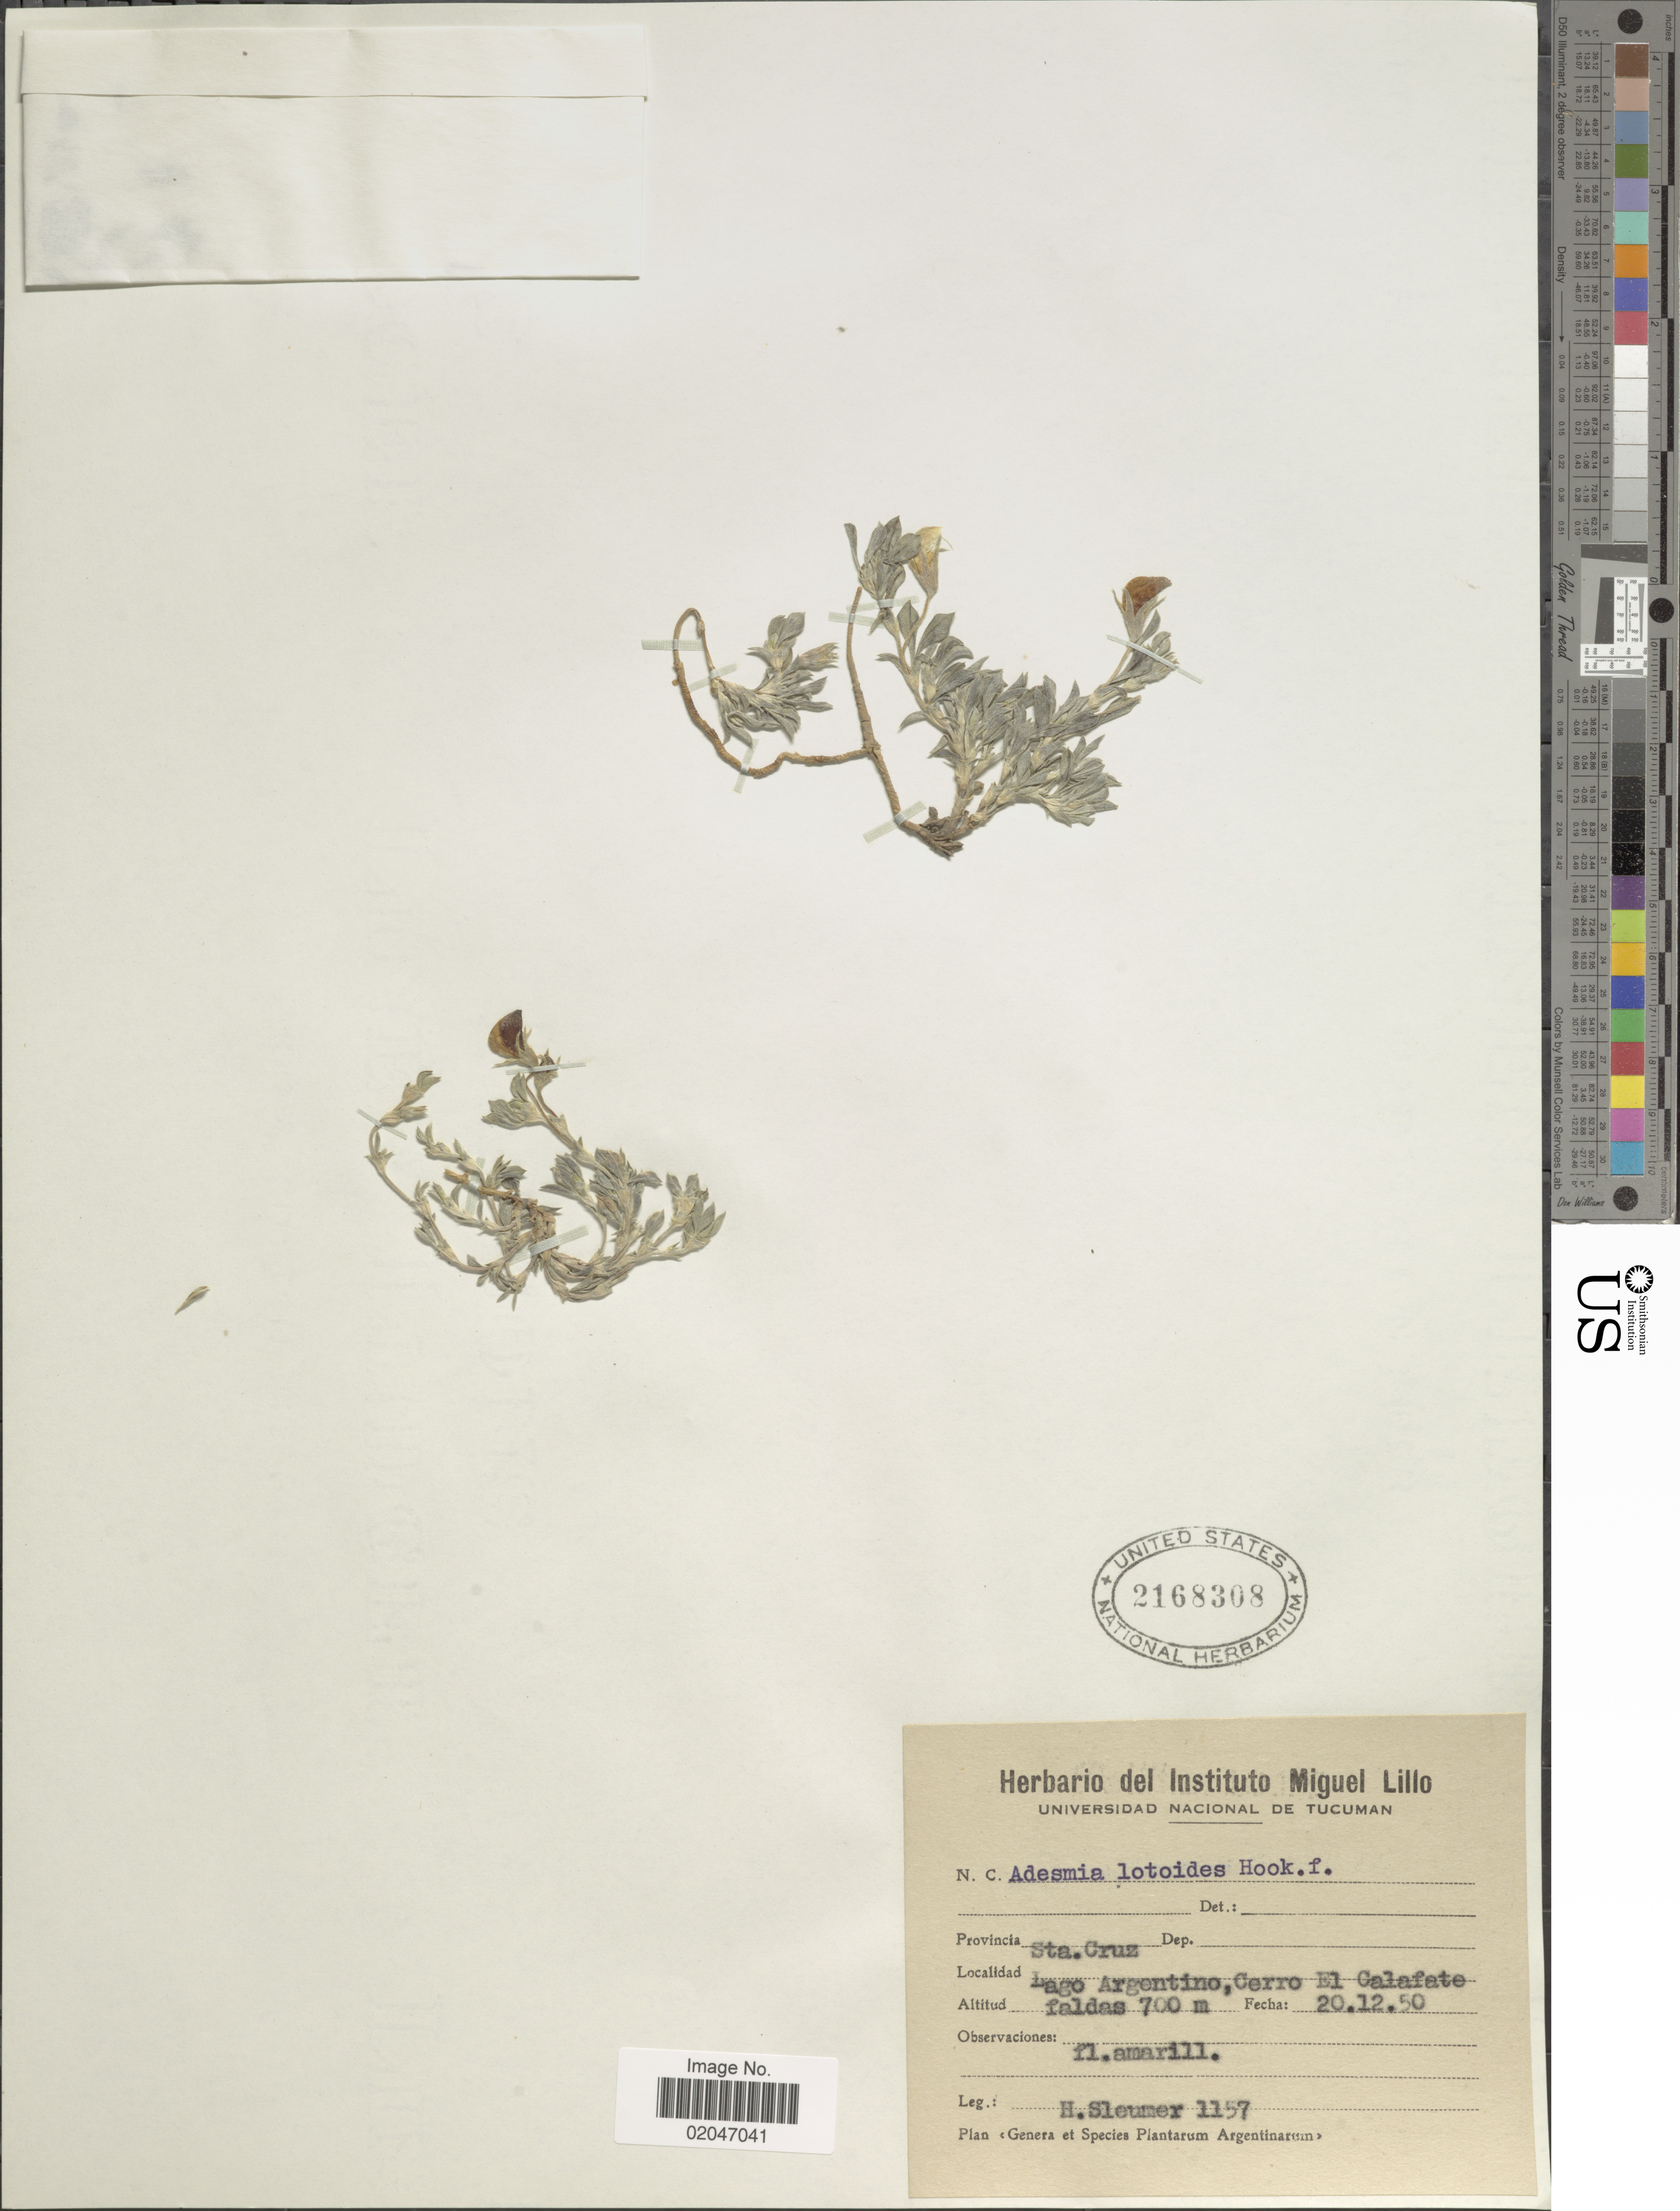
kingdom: Plantae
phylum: Tracheophyta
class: Magnoliopsida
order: Fabales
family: Fabaceae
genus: Adesmia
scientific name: Adesmia lotoides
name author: Hook. f.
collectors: H. O. Sleumer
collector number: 1157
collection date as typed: Transcribed d/m/y: 20/12/50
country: Argentina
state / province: Santa Cruz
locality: Lago Argentino, Cerro El Calafate faldas.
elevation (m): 700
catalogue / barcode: US 2168308